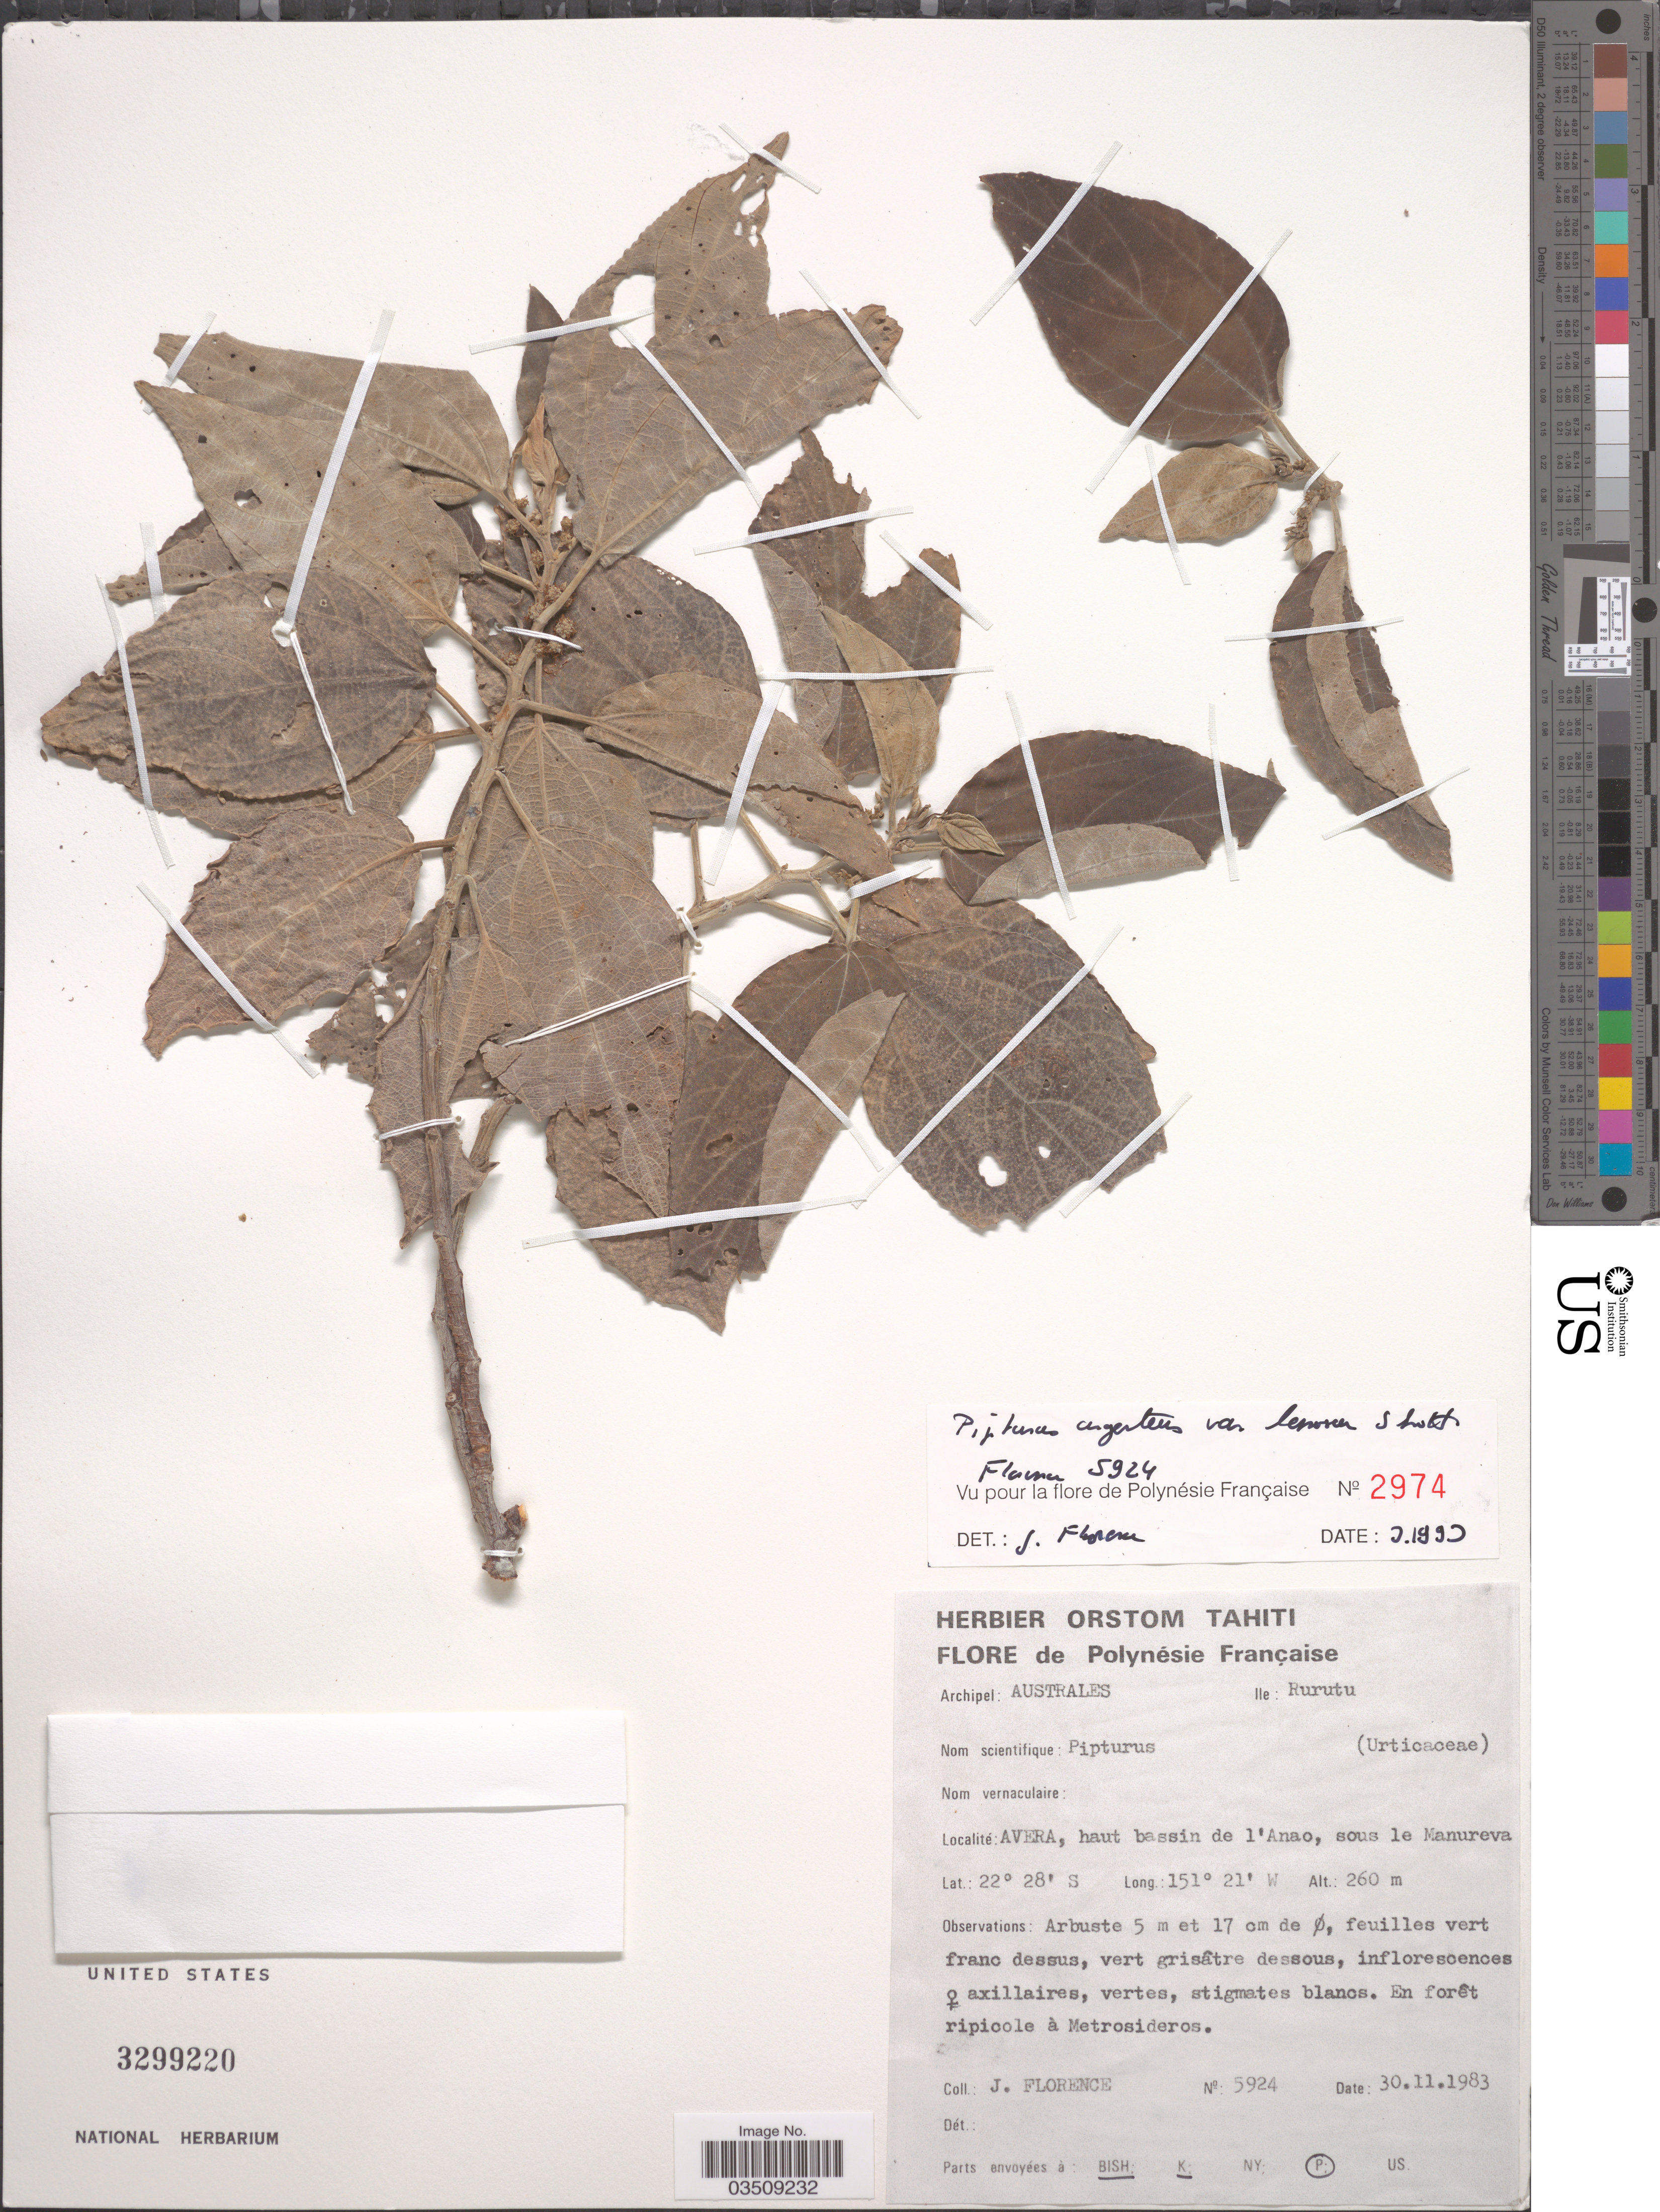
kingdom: Plantae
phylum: Tracheophyta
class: Magnoliopsida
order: Rosales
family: Urticaceae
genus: Pipturus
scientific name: Pipturus argenteus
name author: (G. Forst.) Wedd.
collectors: J. Florence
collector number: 5924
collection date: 1983-11-30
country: French Polynesia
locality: Archipel: Australes. Ile: Rurutu. Avera, haut bassin de l'Anao, sous le Manureva.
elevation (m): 260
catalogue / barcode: US 3299220